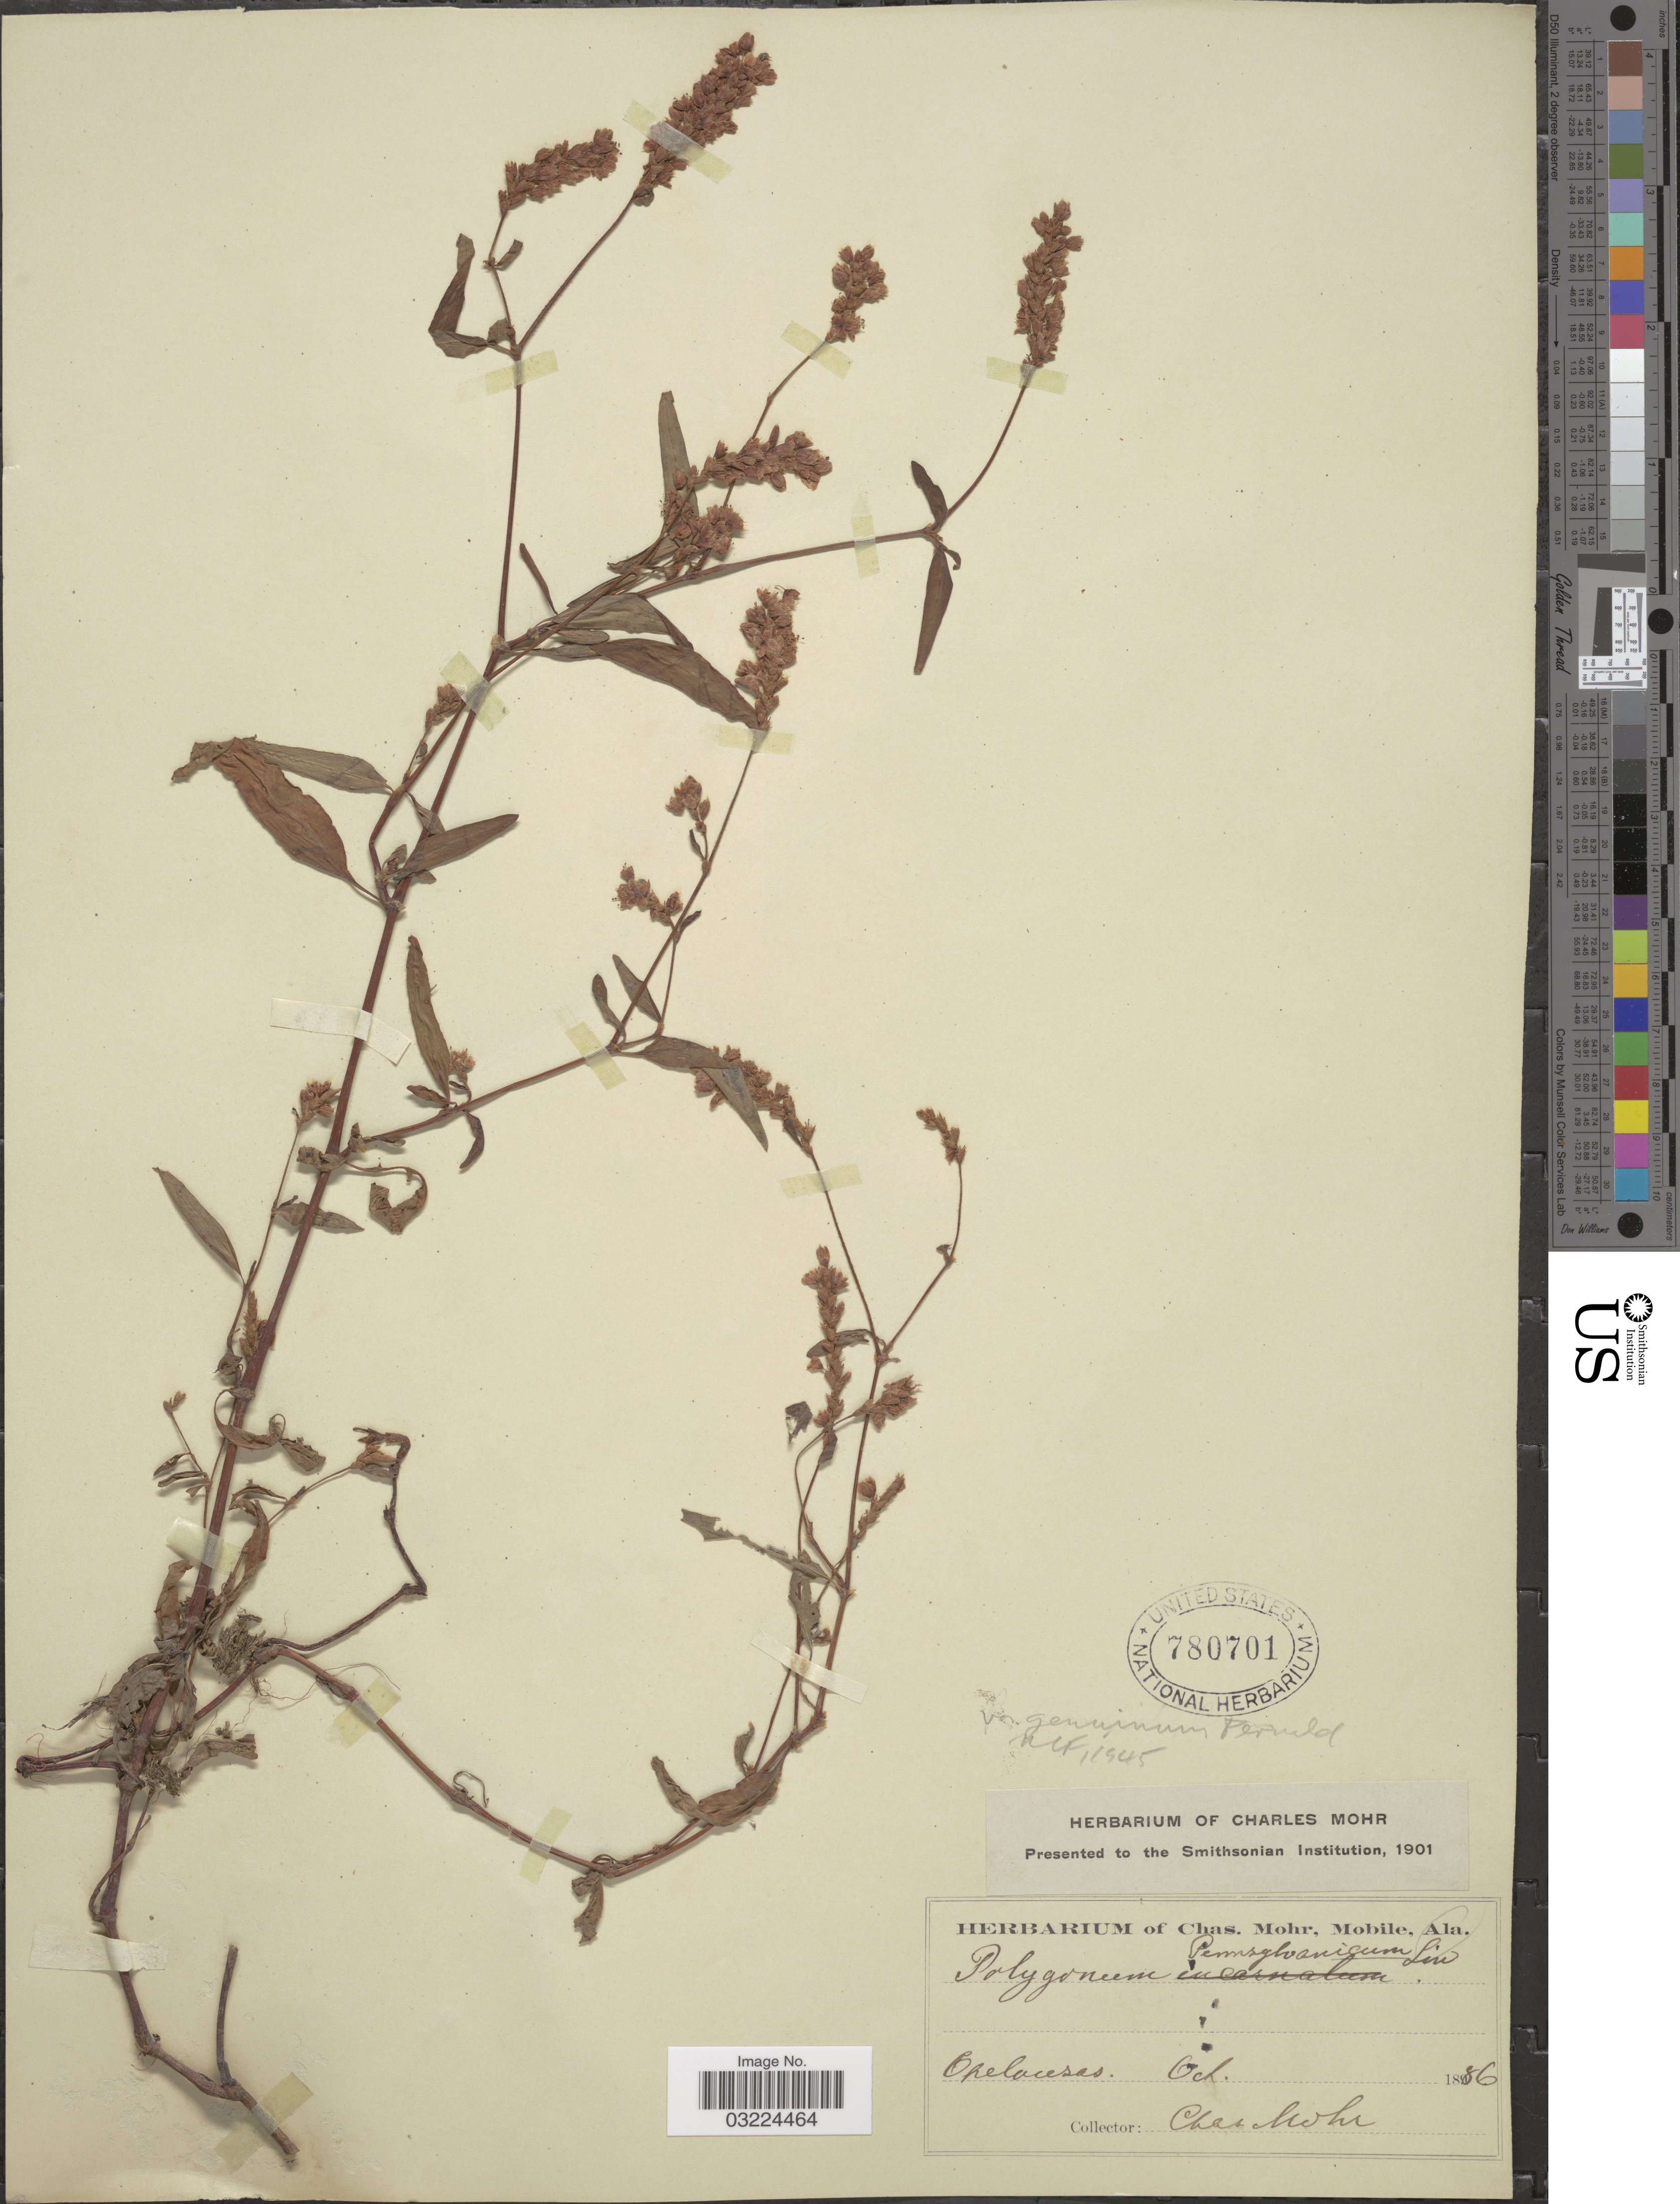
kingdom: Plantae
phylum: Tracheophyta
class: Magnoliopsida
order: Caryophyllales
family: Polygonaceae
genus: Persicaria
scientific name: Persicaria pensylvanica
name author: (L.) M. Gómez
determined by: Atha, D. E.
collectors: Mohr, C. T. (herbarium)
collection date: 1886-10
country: United States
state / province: Alabama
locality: Opelousas.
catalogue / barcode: US 780701